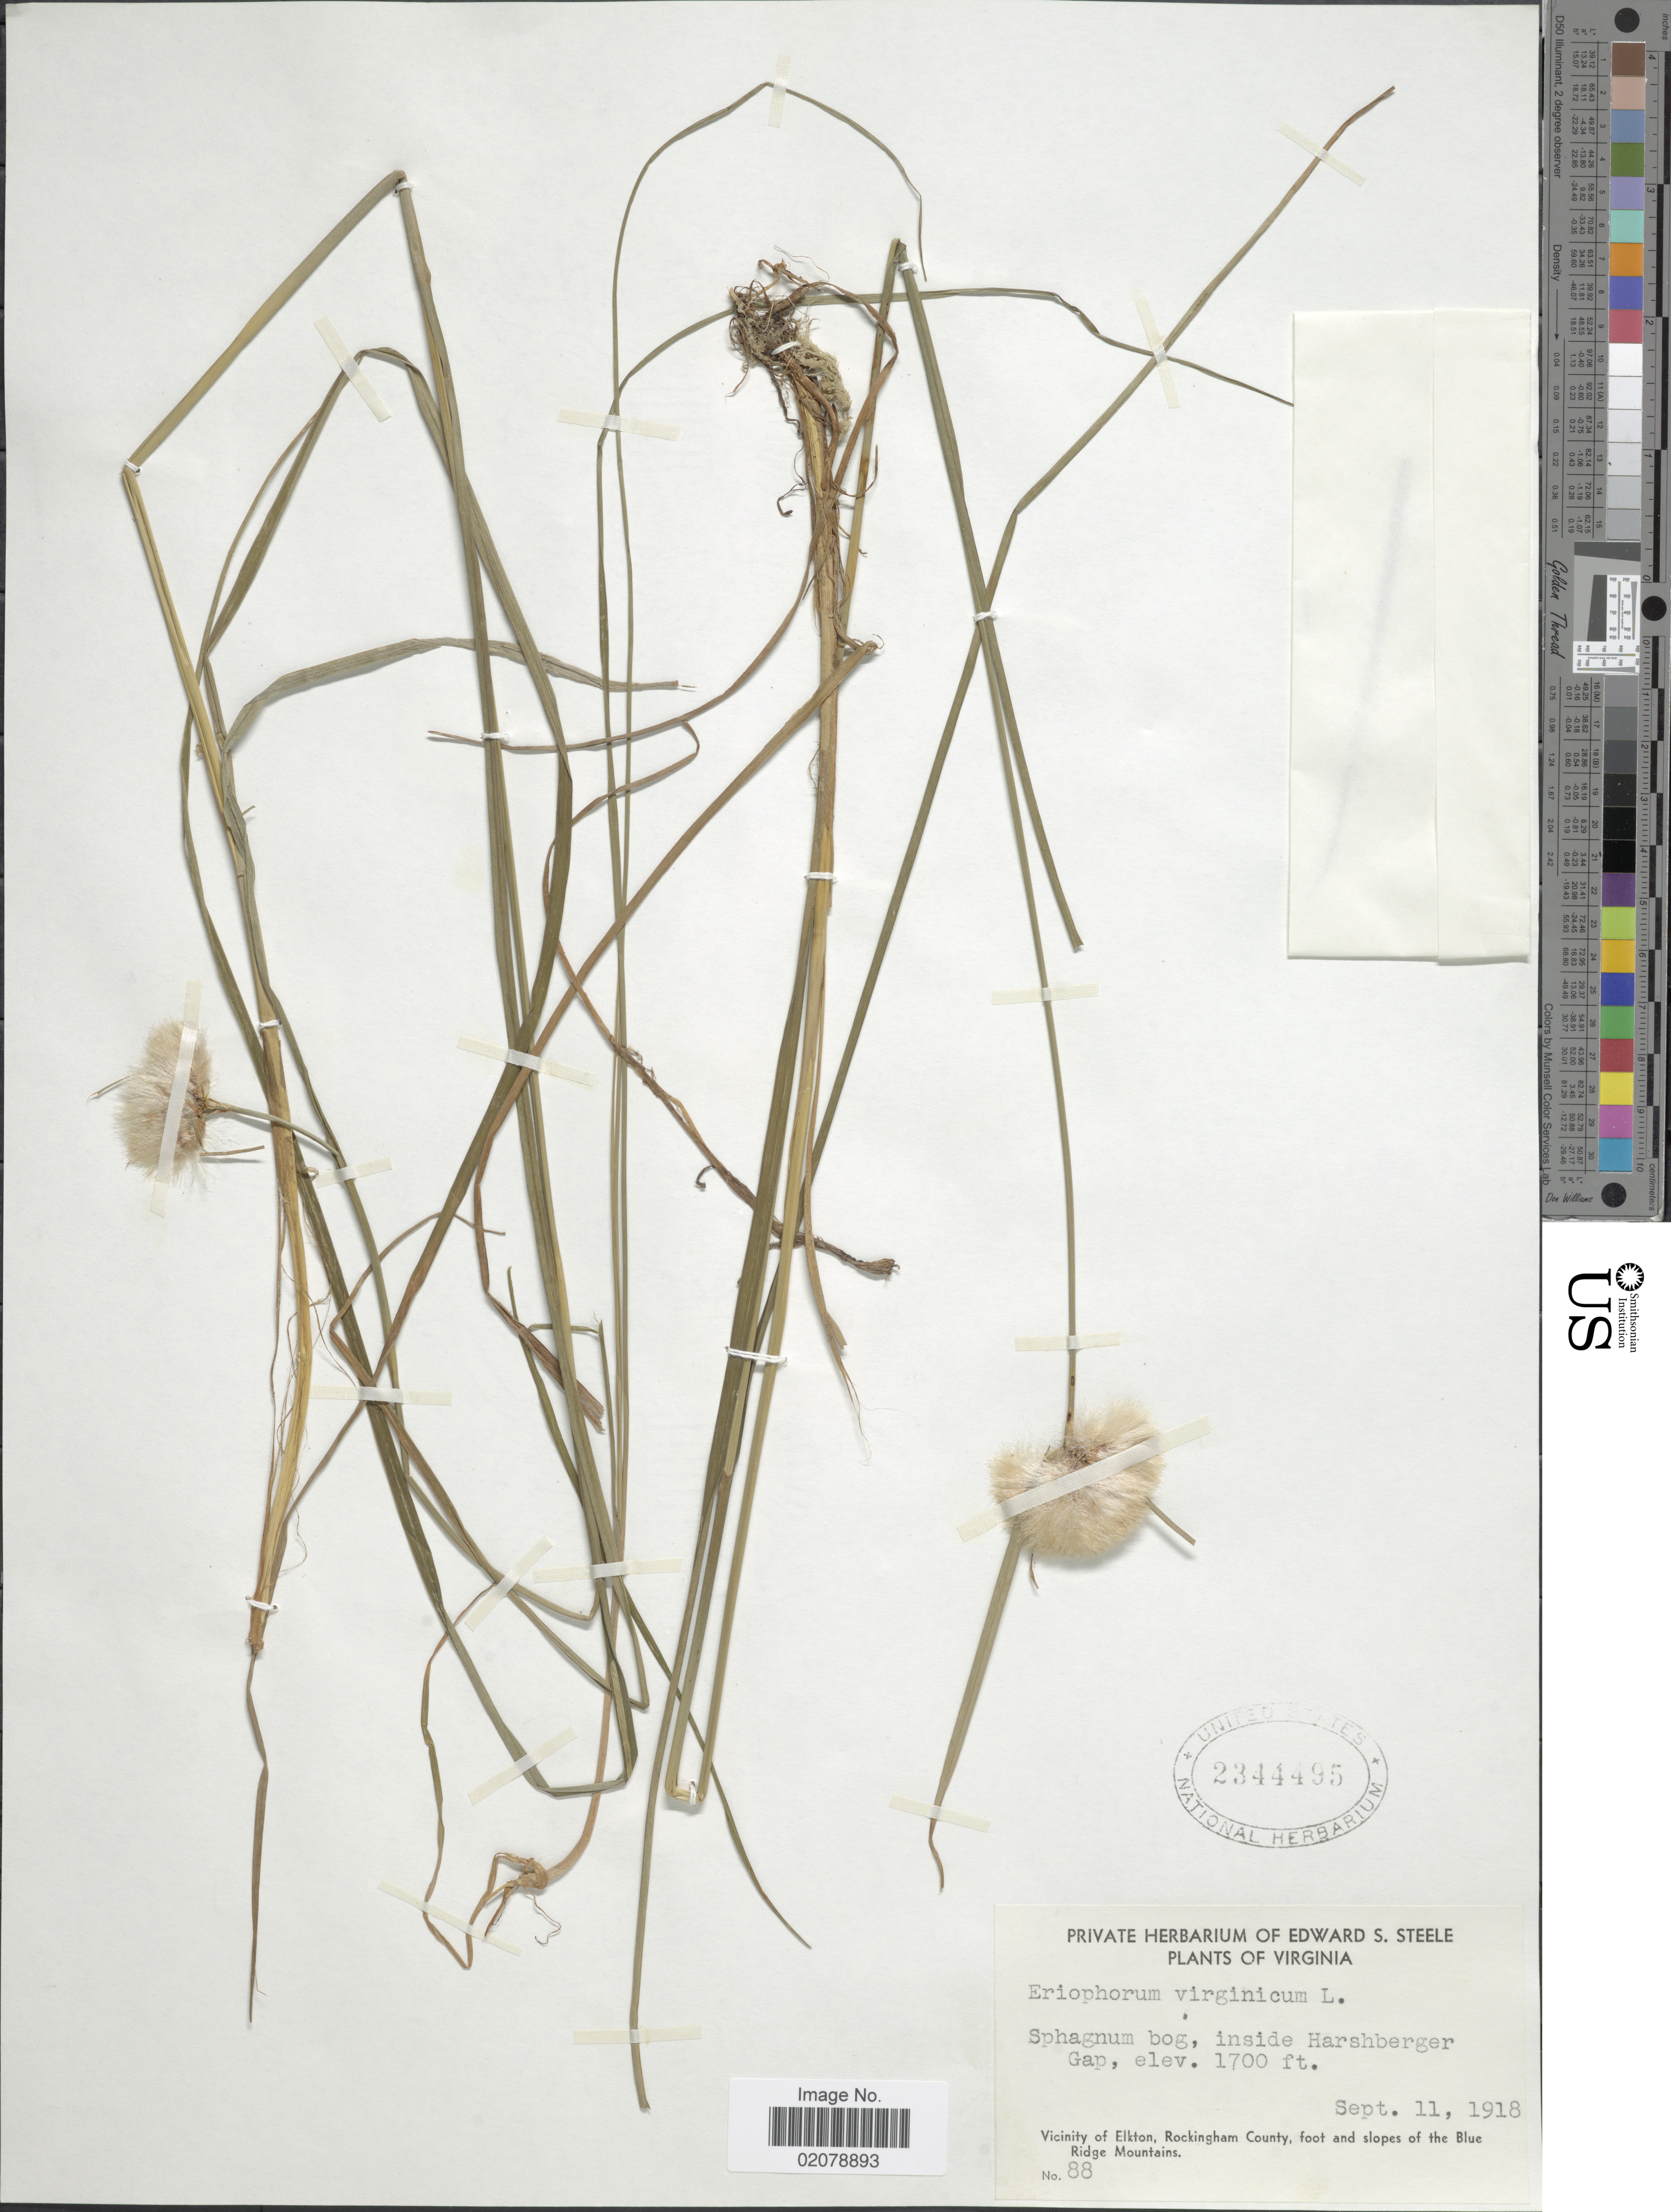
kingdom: Plantae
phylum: Tracheophyta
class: Liliopsida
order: Poales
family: Cyperaceae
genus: Eriophorum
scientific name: Eriophorum virginicum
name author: L.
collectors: ex herb. Edward S. Steele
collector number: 88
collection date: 1918-09-11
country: United States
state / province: Virginia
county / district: Rockingham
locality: Vicinity of Elkton, Rockingham County, foot and slopes of the Blue Ridge Mountains. inside Harshberger Gap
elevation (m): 518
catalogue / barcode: US 2344495